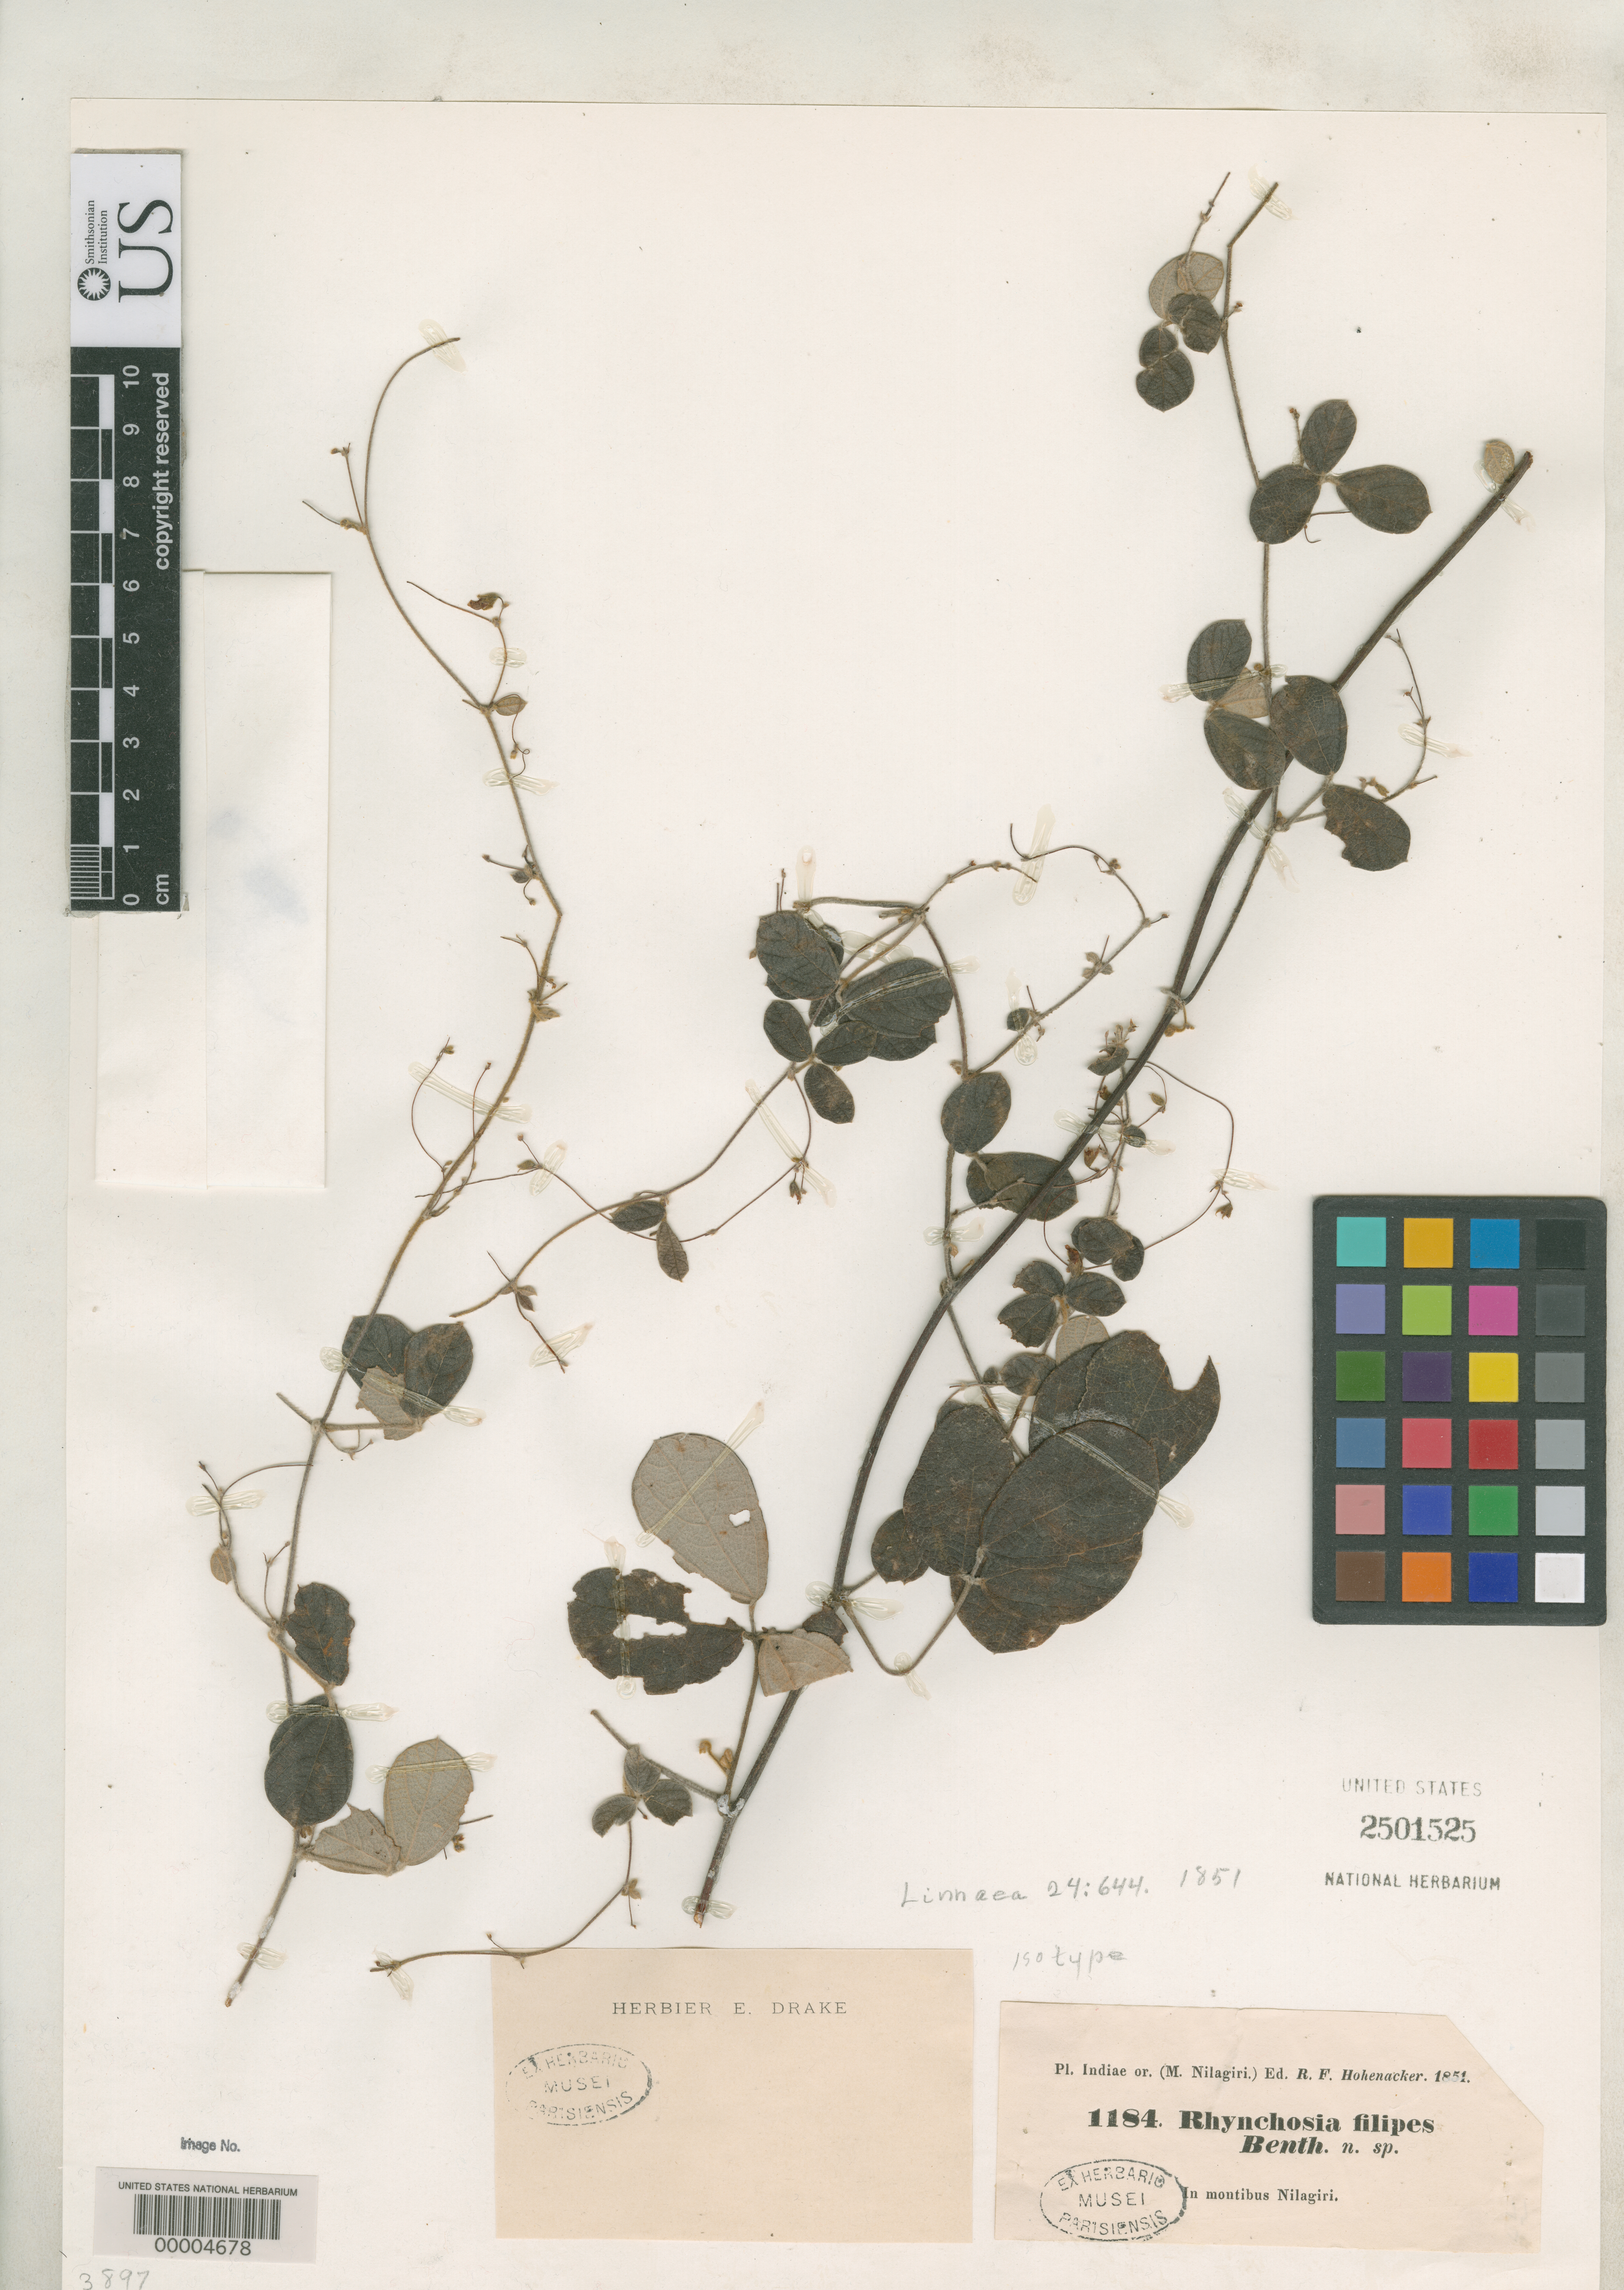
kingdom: Plantae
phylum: Tracheophyta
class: Magnoliopsida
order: Fabales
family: Fabaceae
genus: Rhynchosia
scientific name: Rhynchosia filipes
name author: Benth.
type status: Isotype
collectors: R. F. Hohenacker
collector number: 1184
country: India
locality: Montibus Nilagiri.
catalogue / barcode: US 2501525